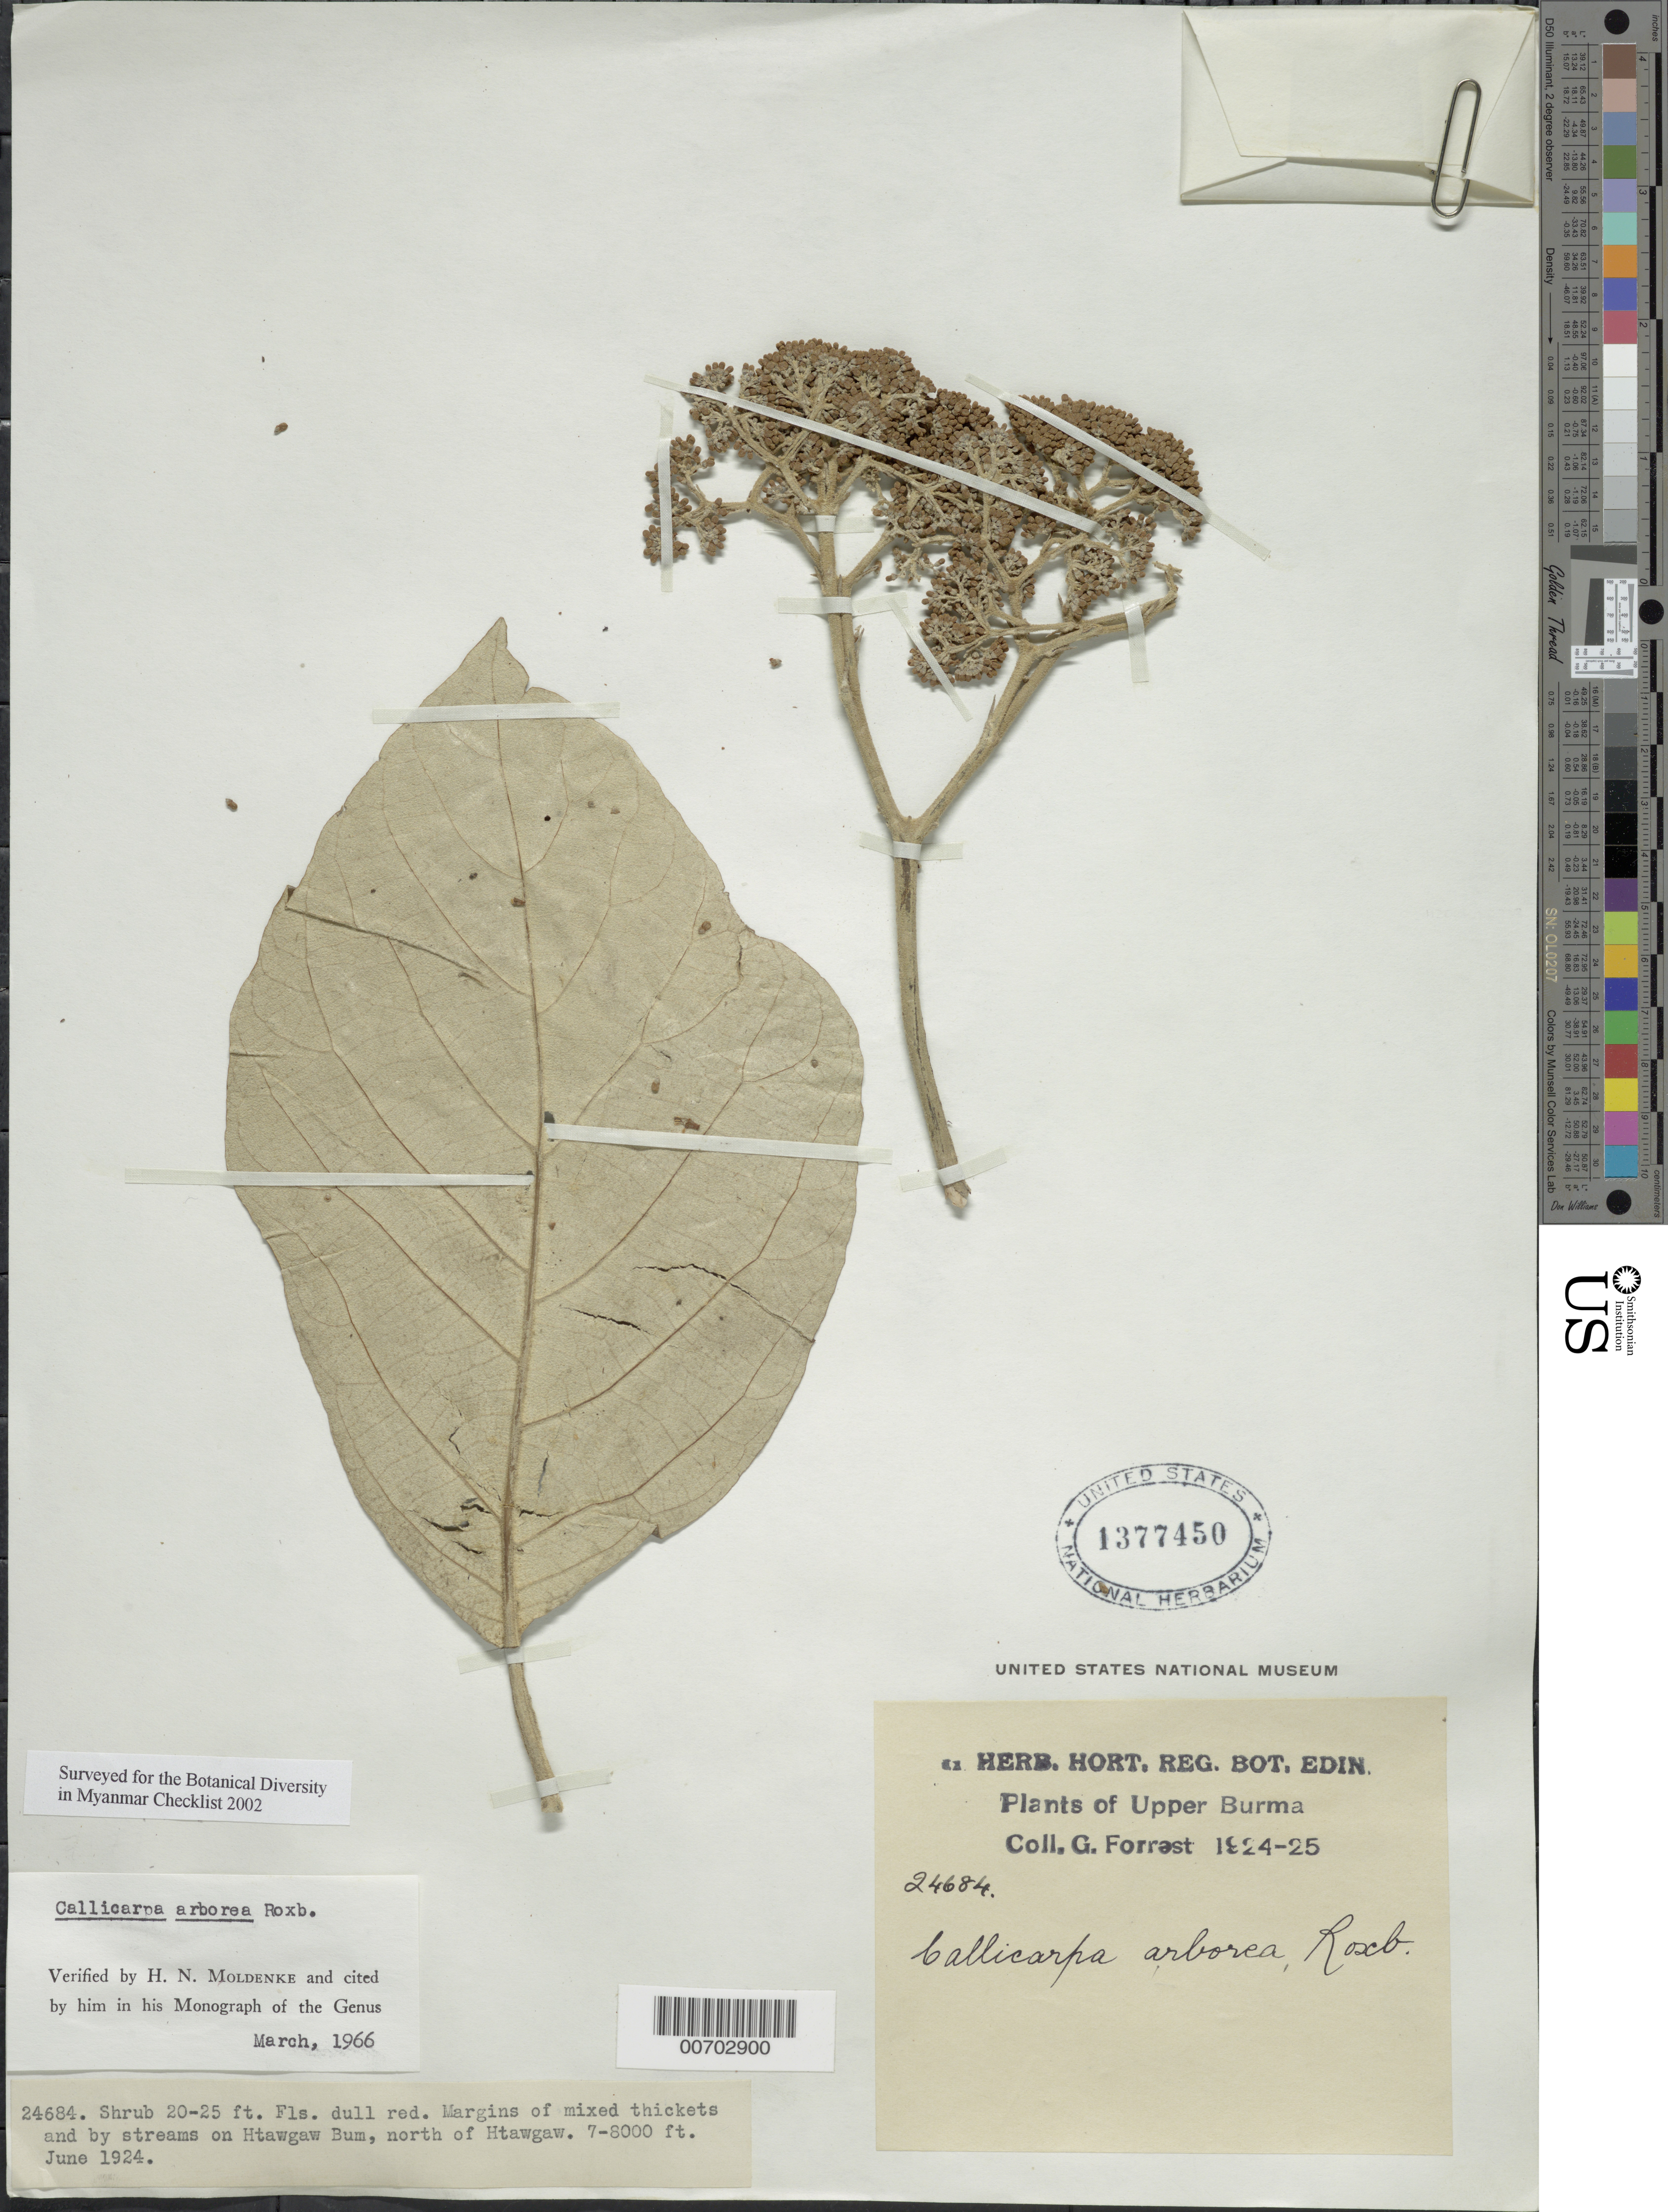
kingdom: Plantae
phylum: Tracheophyta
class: Magnoliopsida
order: Lamiales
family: Lamiaceae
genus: Callicarpa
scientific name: Callicarpa arborea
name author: Roxb.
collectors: G. Forrest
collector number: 24684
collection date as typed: Jun 1924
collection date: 1924-06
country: Myanmar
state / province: Kachin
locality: Htawgaw, N of, Htawgaw Bum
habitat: Margins of thickets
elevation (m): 2134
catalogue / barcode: US 1377450